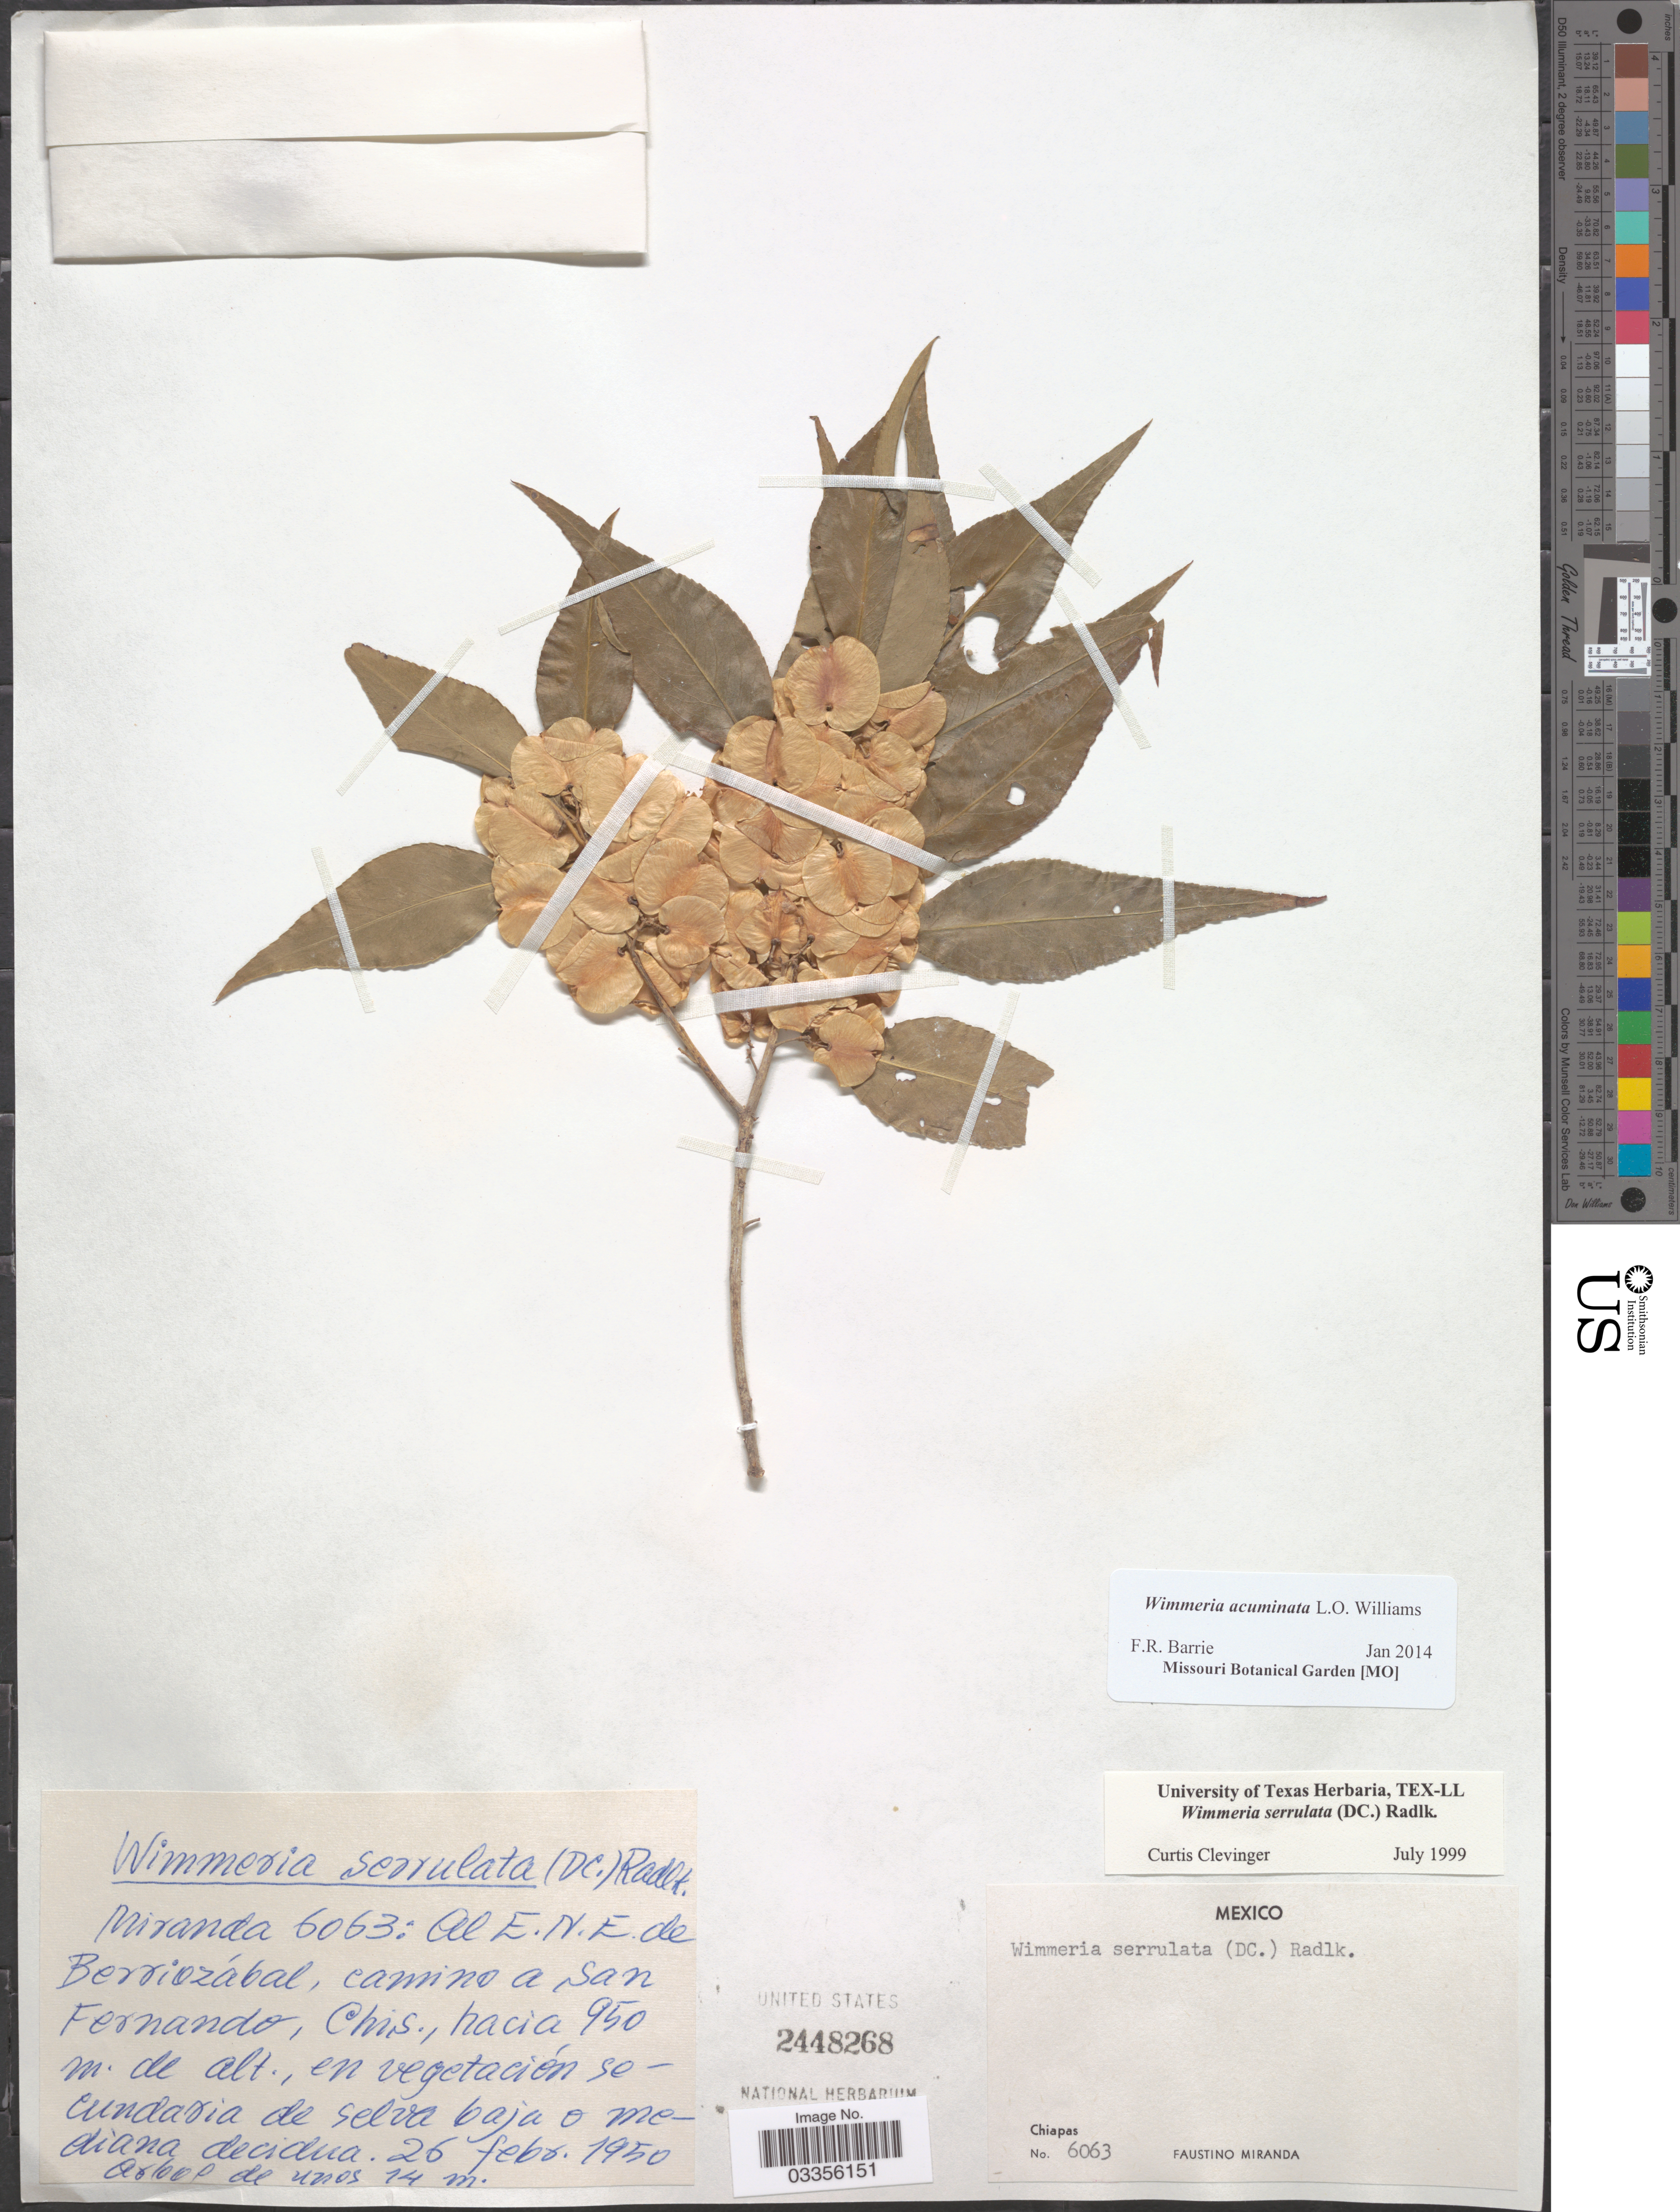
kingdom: Plantae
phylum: Tracheophyta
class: Magnoliopsida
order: Celastrales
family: Celastraceae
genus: Wimmeria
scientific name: Wimmeria acuminata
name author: L.O. Williams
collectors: F. Miranda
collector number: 6063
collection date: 1950-02-26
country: Mexico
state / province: Chiapas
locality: Al E.N.E. de Berriozábal, camino a San Fernando.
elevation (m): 950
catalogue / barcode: US 2448268